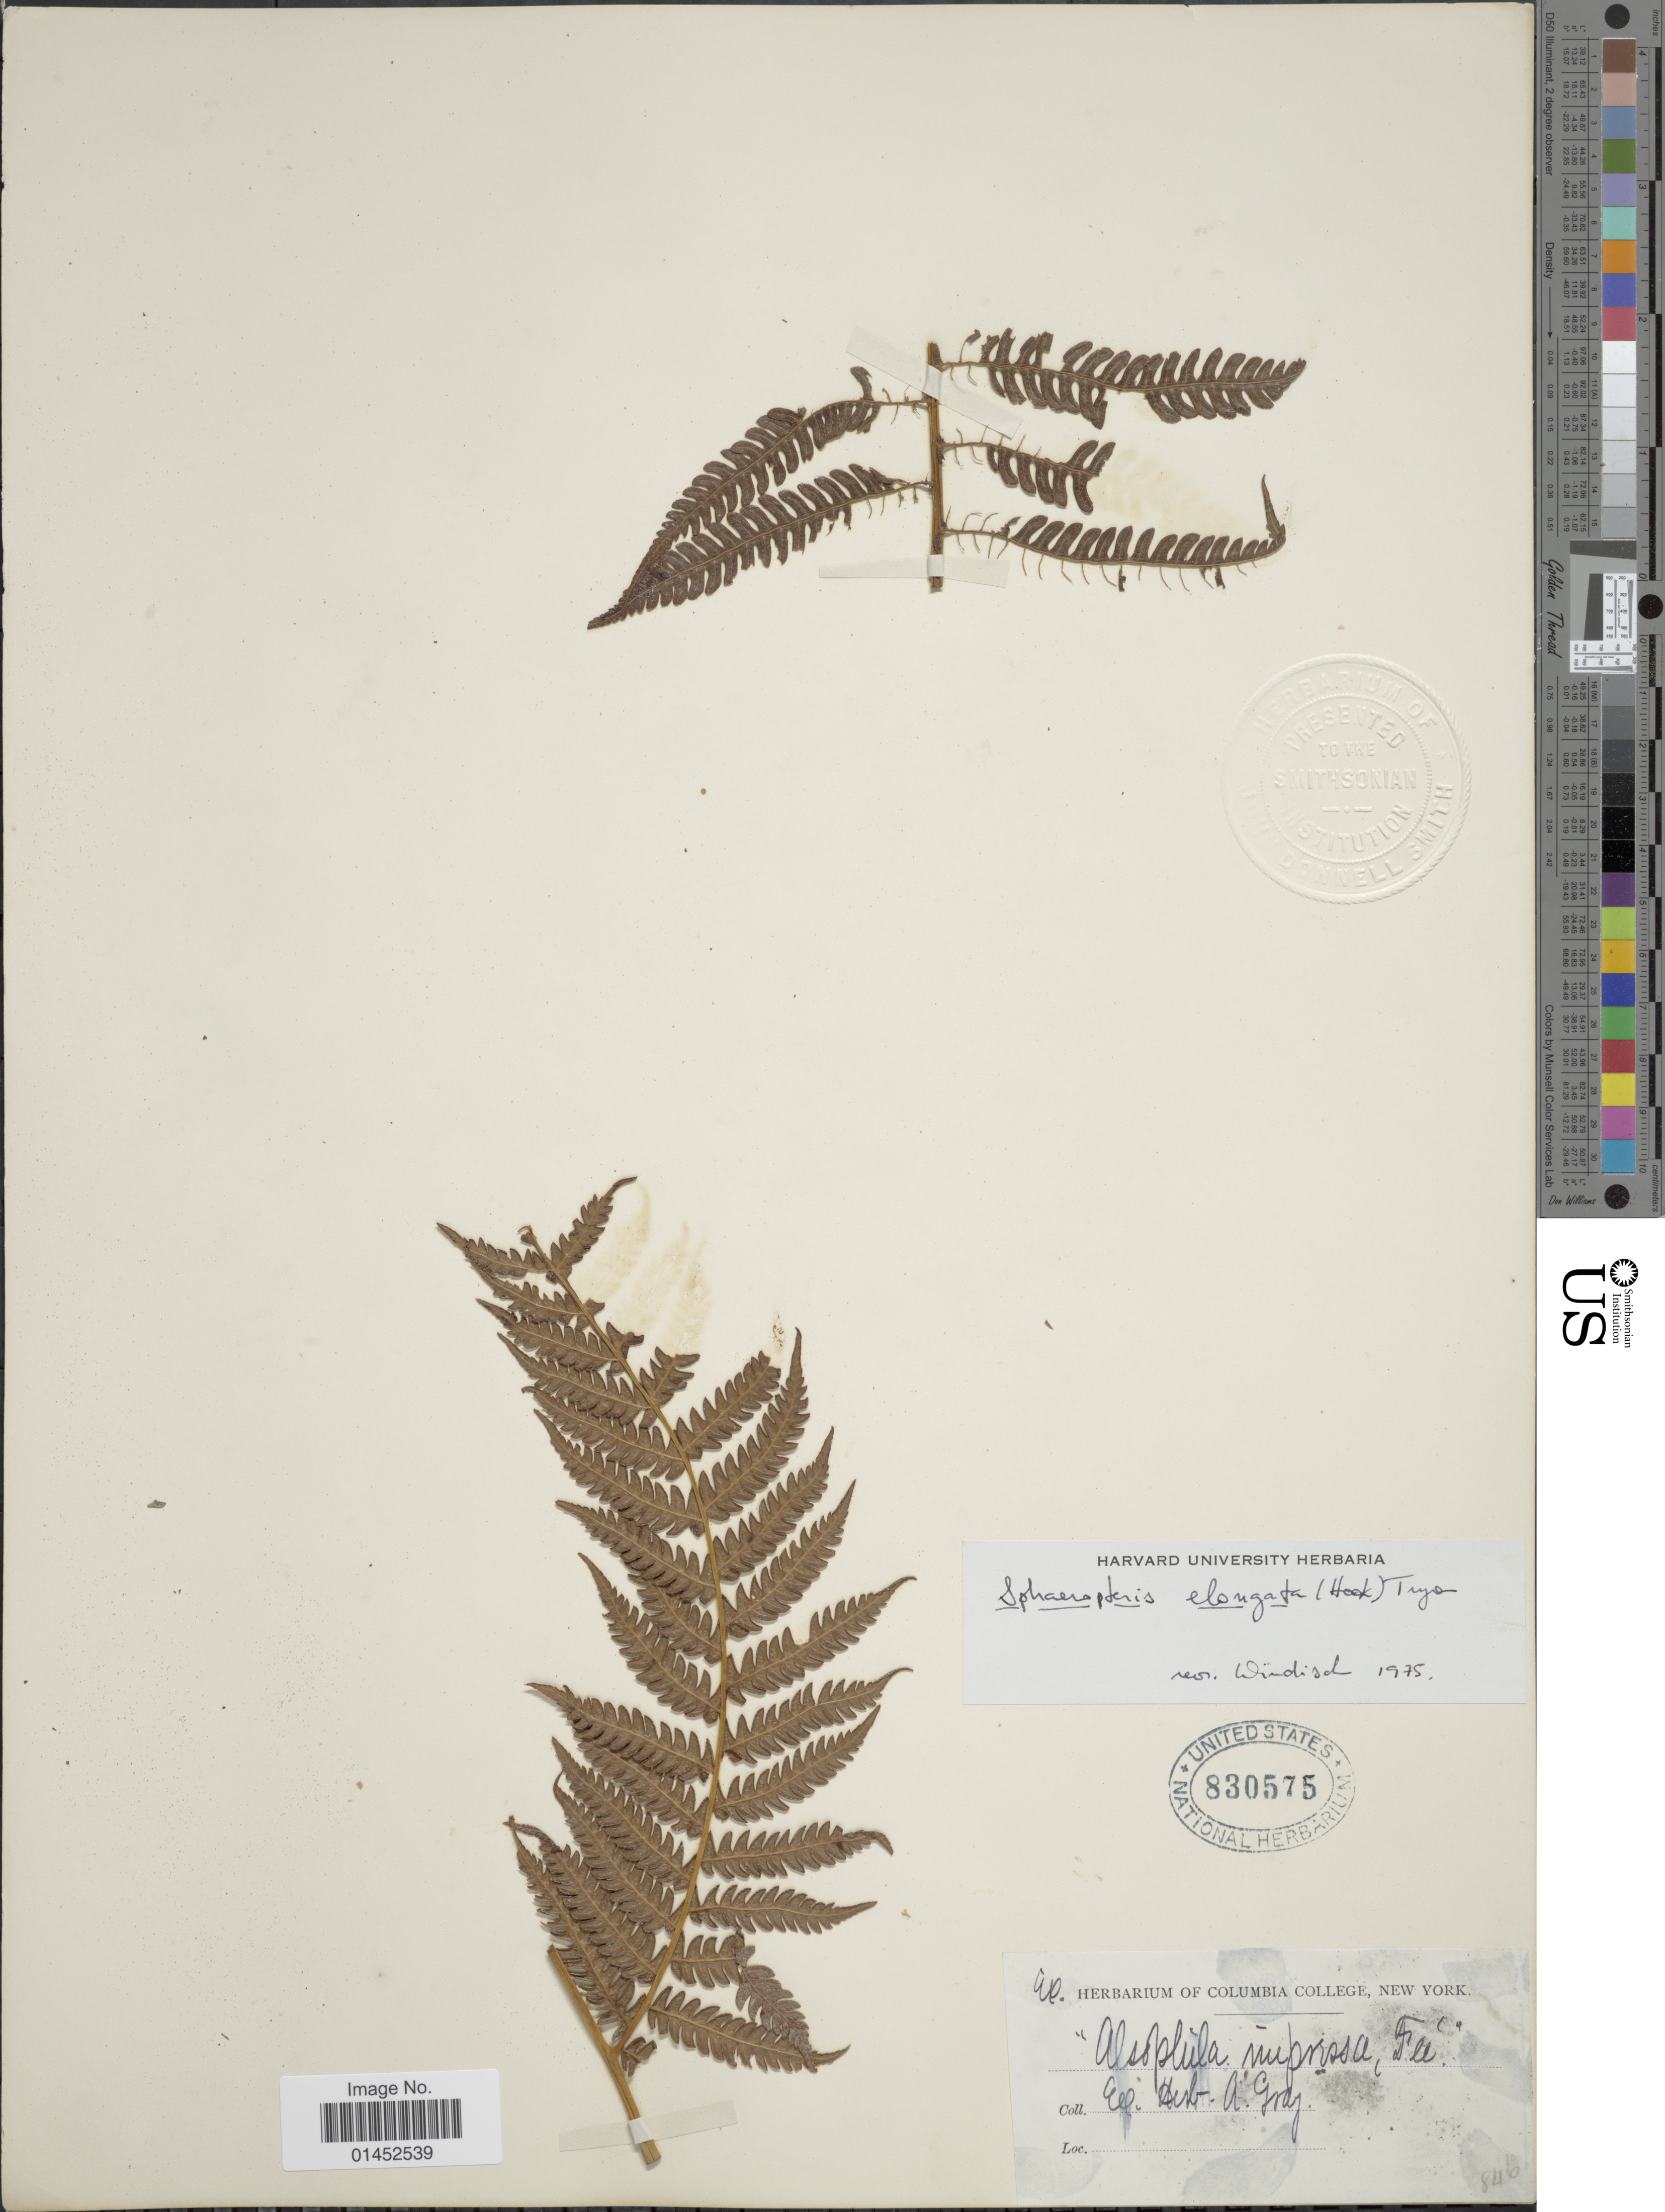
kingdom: Plantae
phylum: Tracheophyta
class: Polypodiopsida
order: Cyatheales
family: Cyatheaceae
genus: Cyathea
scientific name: Cyathea poeppigii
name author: (Hook.) Domin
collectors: ex Herb. A. Gray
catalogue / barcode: US 830575